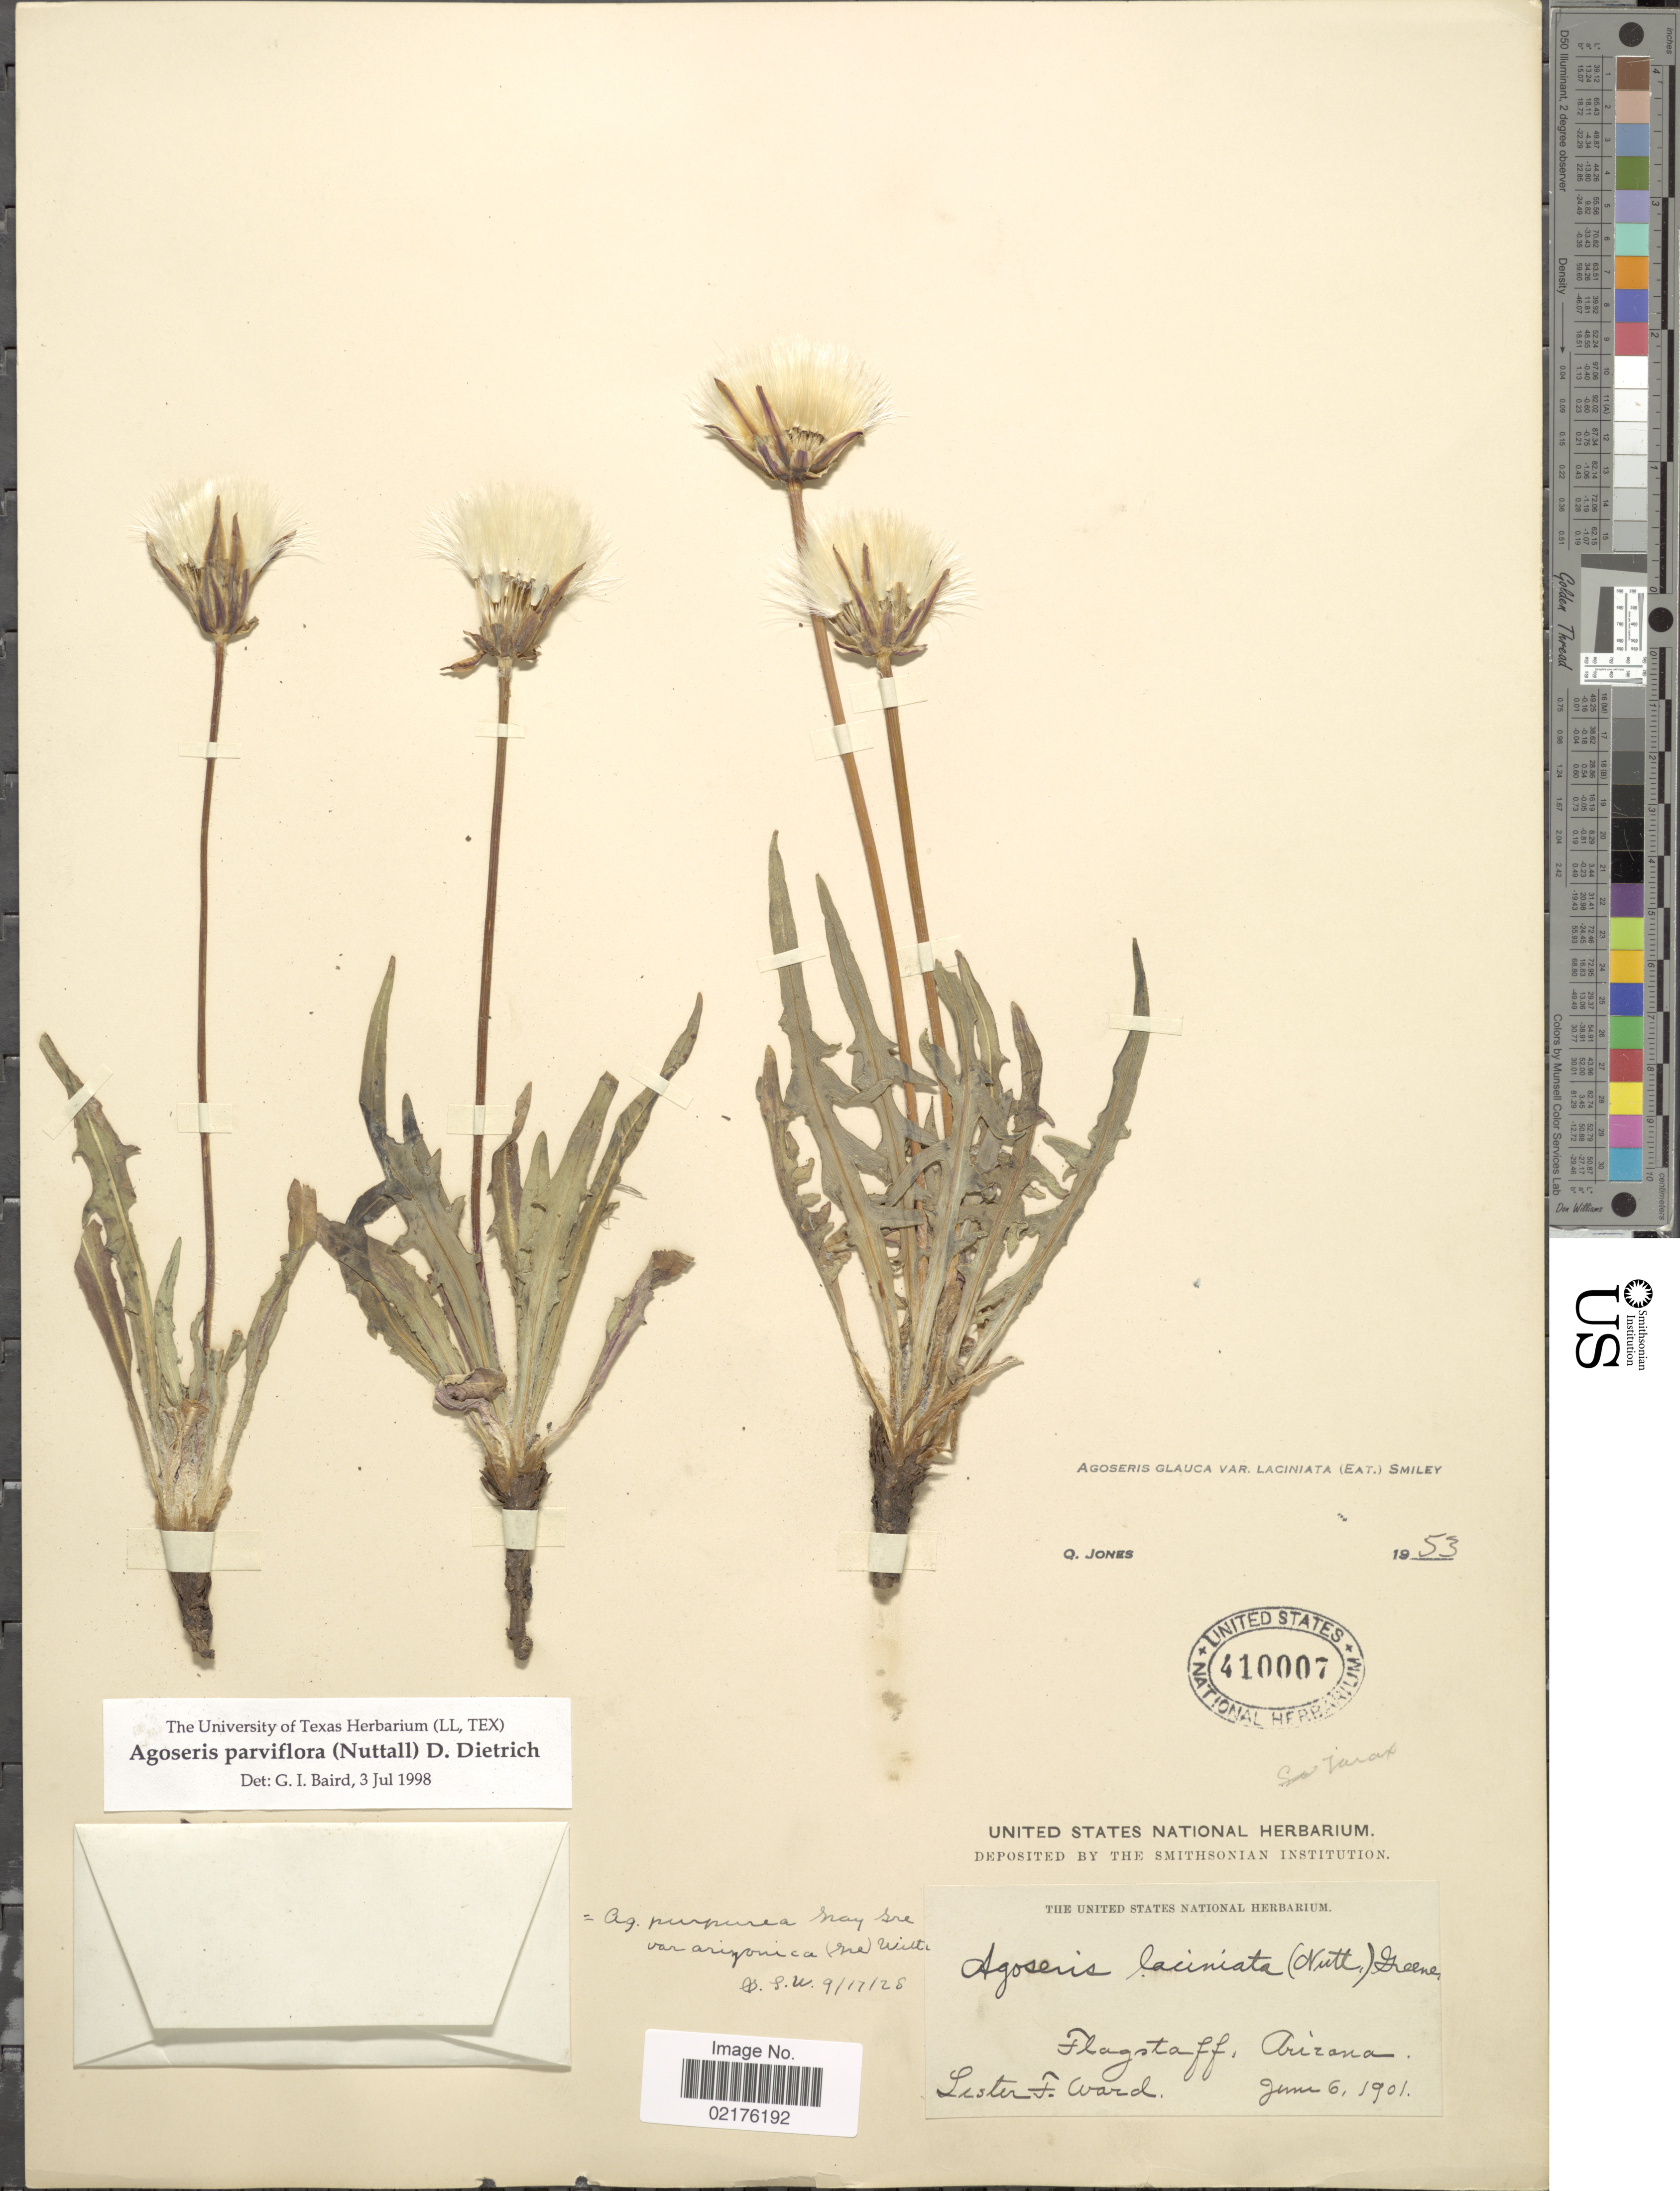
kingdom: Plantae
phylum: Tracheophyta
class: Magnoliopsida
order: Asterales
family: Asteraceae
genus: Agoseris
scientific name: Agoseris parviflora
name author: (Nutt.) D. Dietr.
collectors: L. F. Ward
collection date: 1901-06-06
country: United States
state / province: Arizona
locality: Flagstaff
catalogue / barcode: US 410007